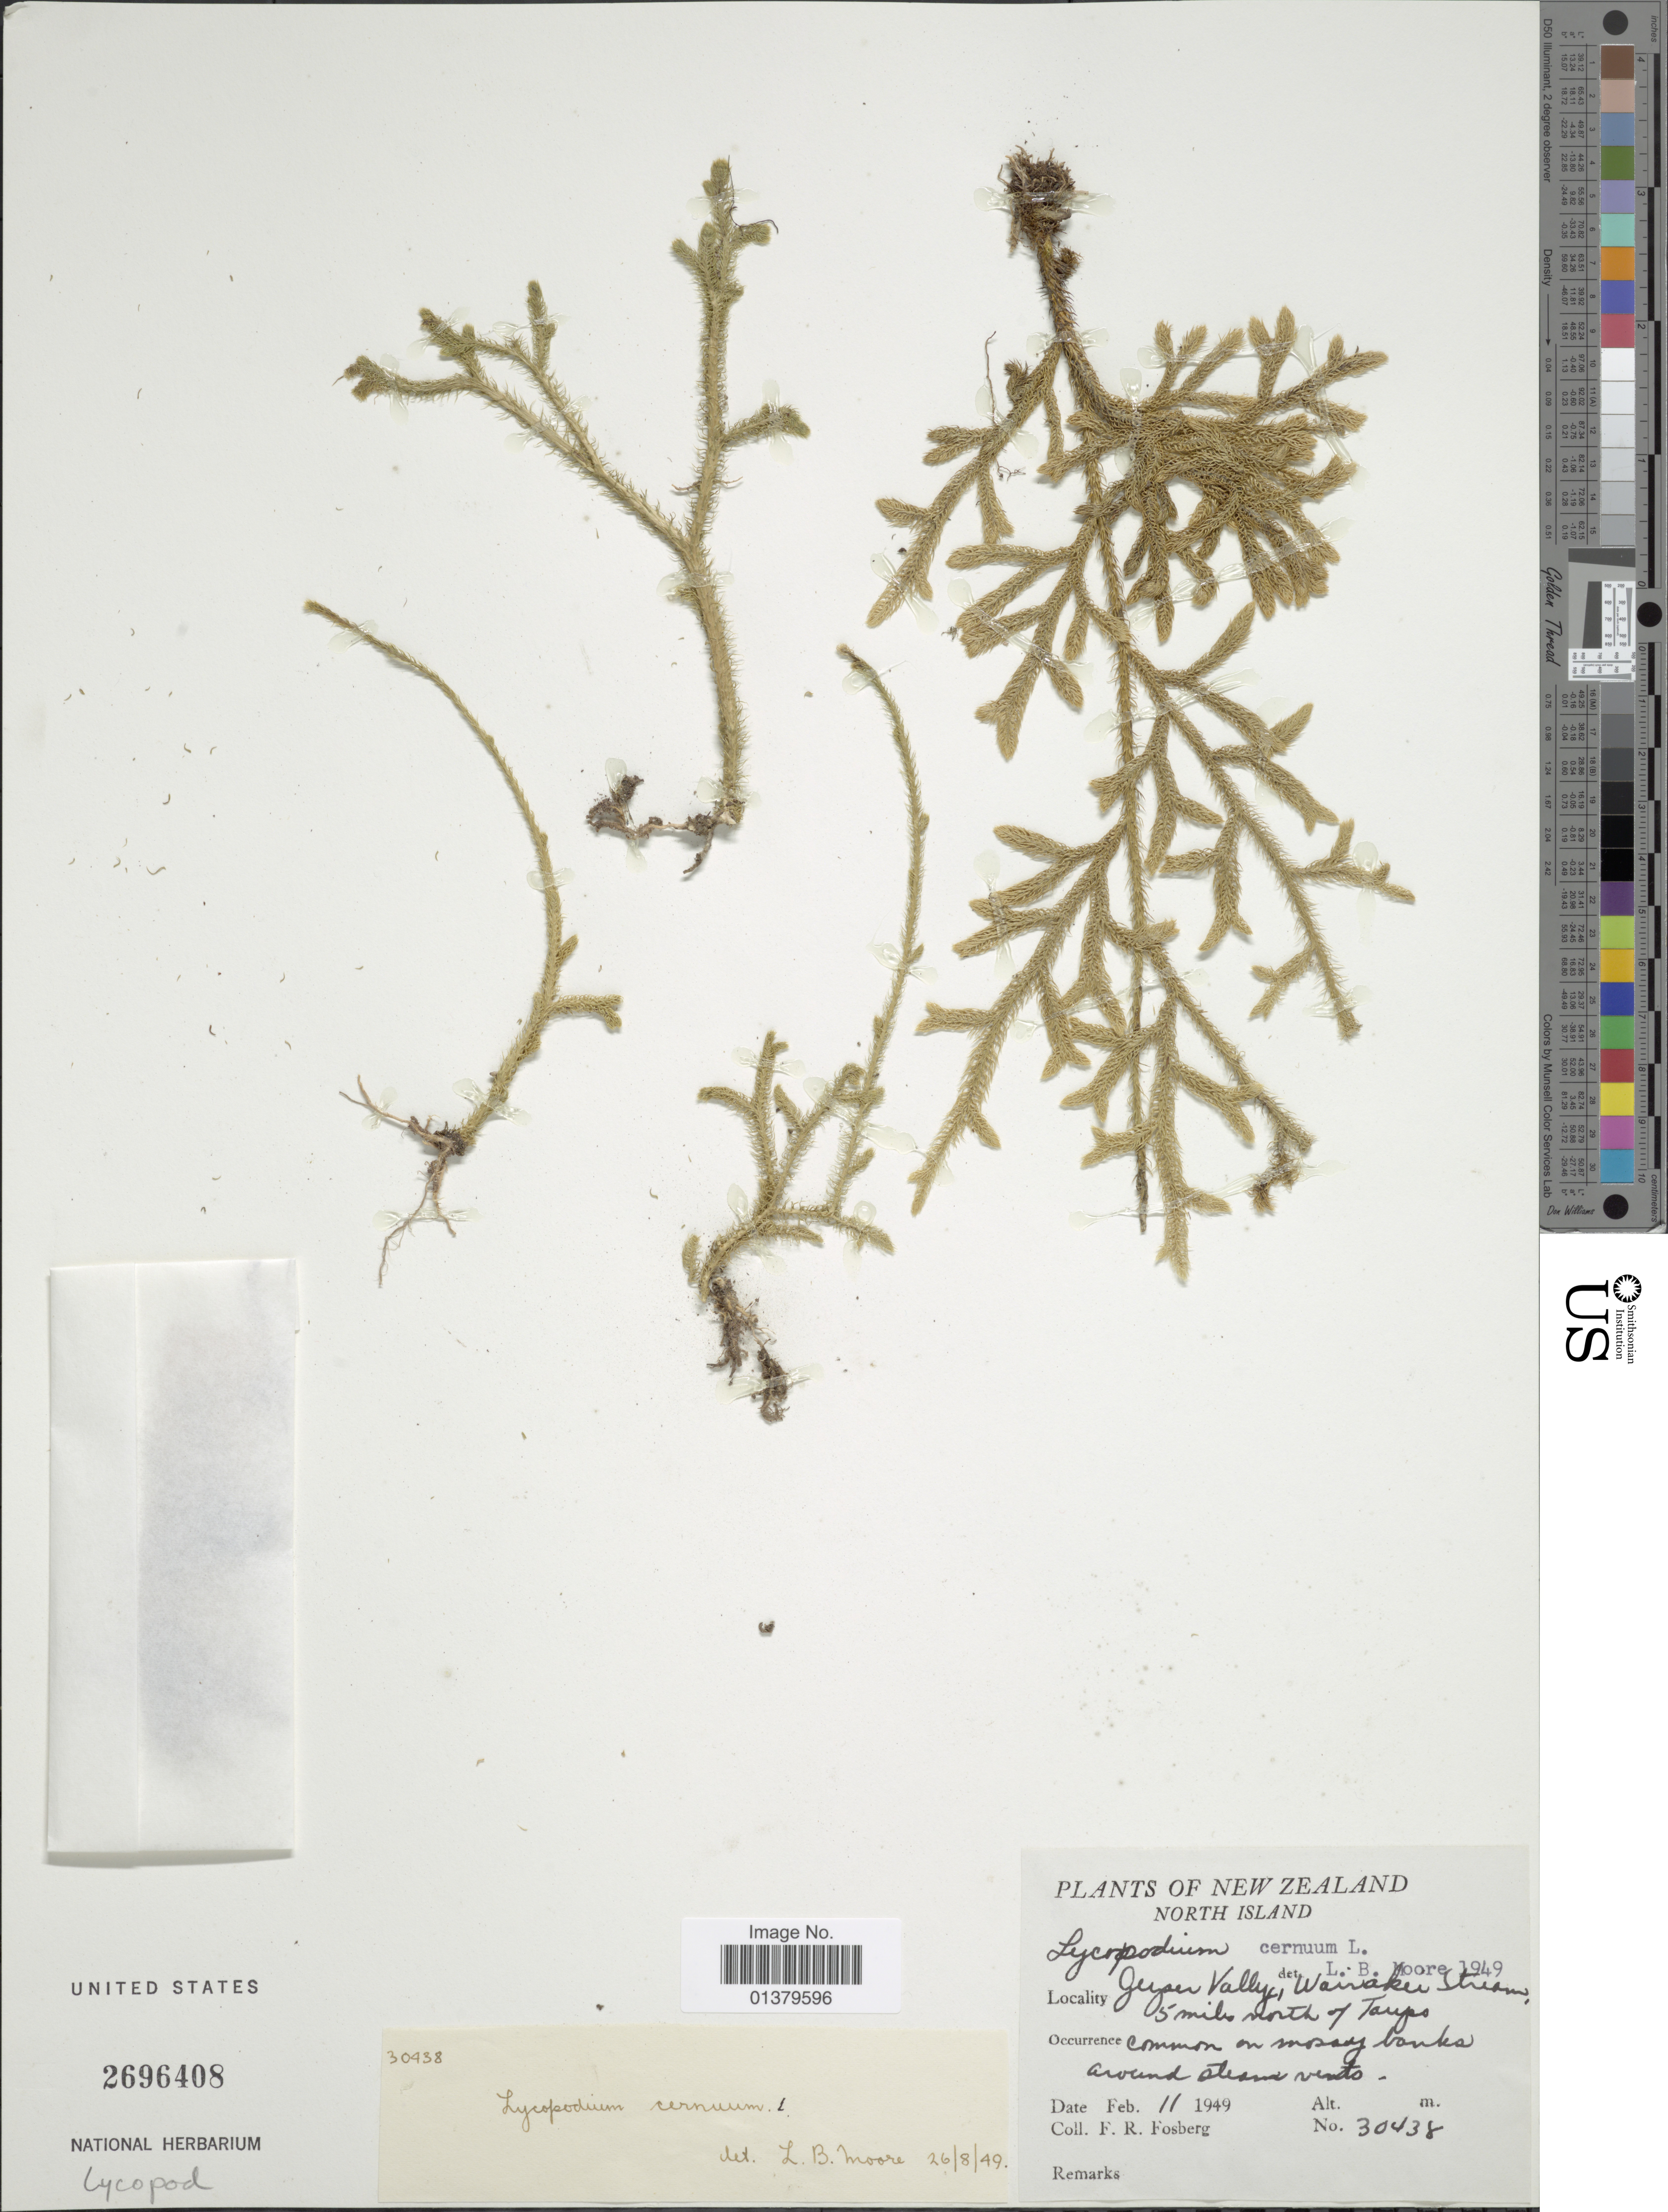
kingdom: Plantae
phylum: Tracheophyta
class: Lycopodiopsida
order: Lycopodiales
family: Lycopodiaceae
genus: Palhinhaea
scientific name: Palhinhaea cernua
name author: (L.) Vasc. & Franco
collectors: F. R. Fosberg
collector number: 30438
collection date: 1949-02-11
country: New Zealand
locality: North Island, Zupar Valley, Warvaker Stream, 5 miles north of Taups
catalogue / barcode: US 2696408